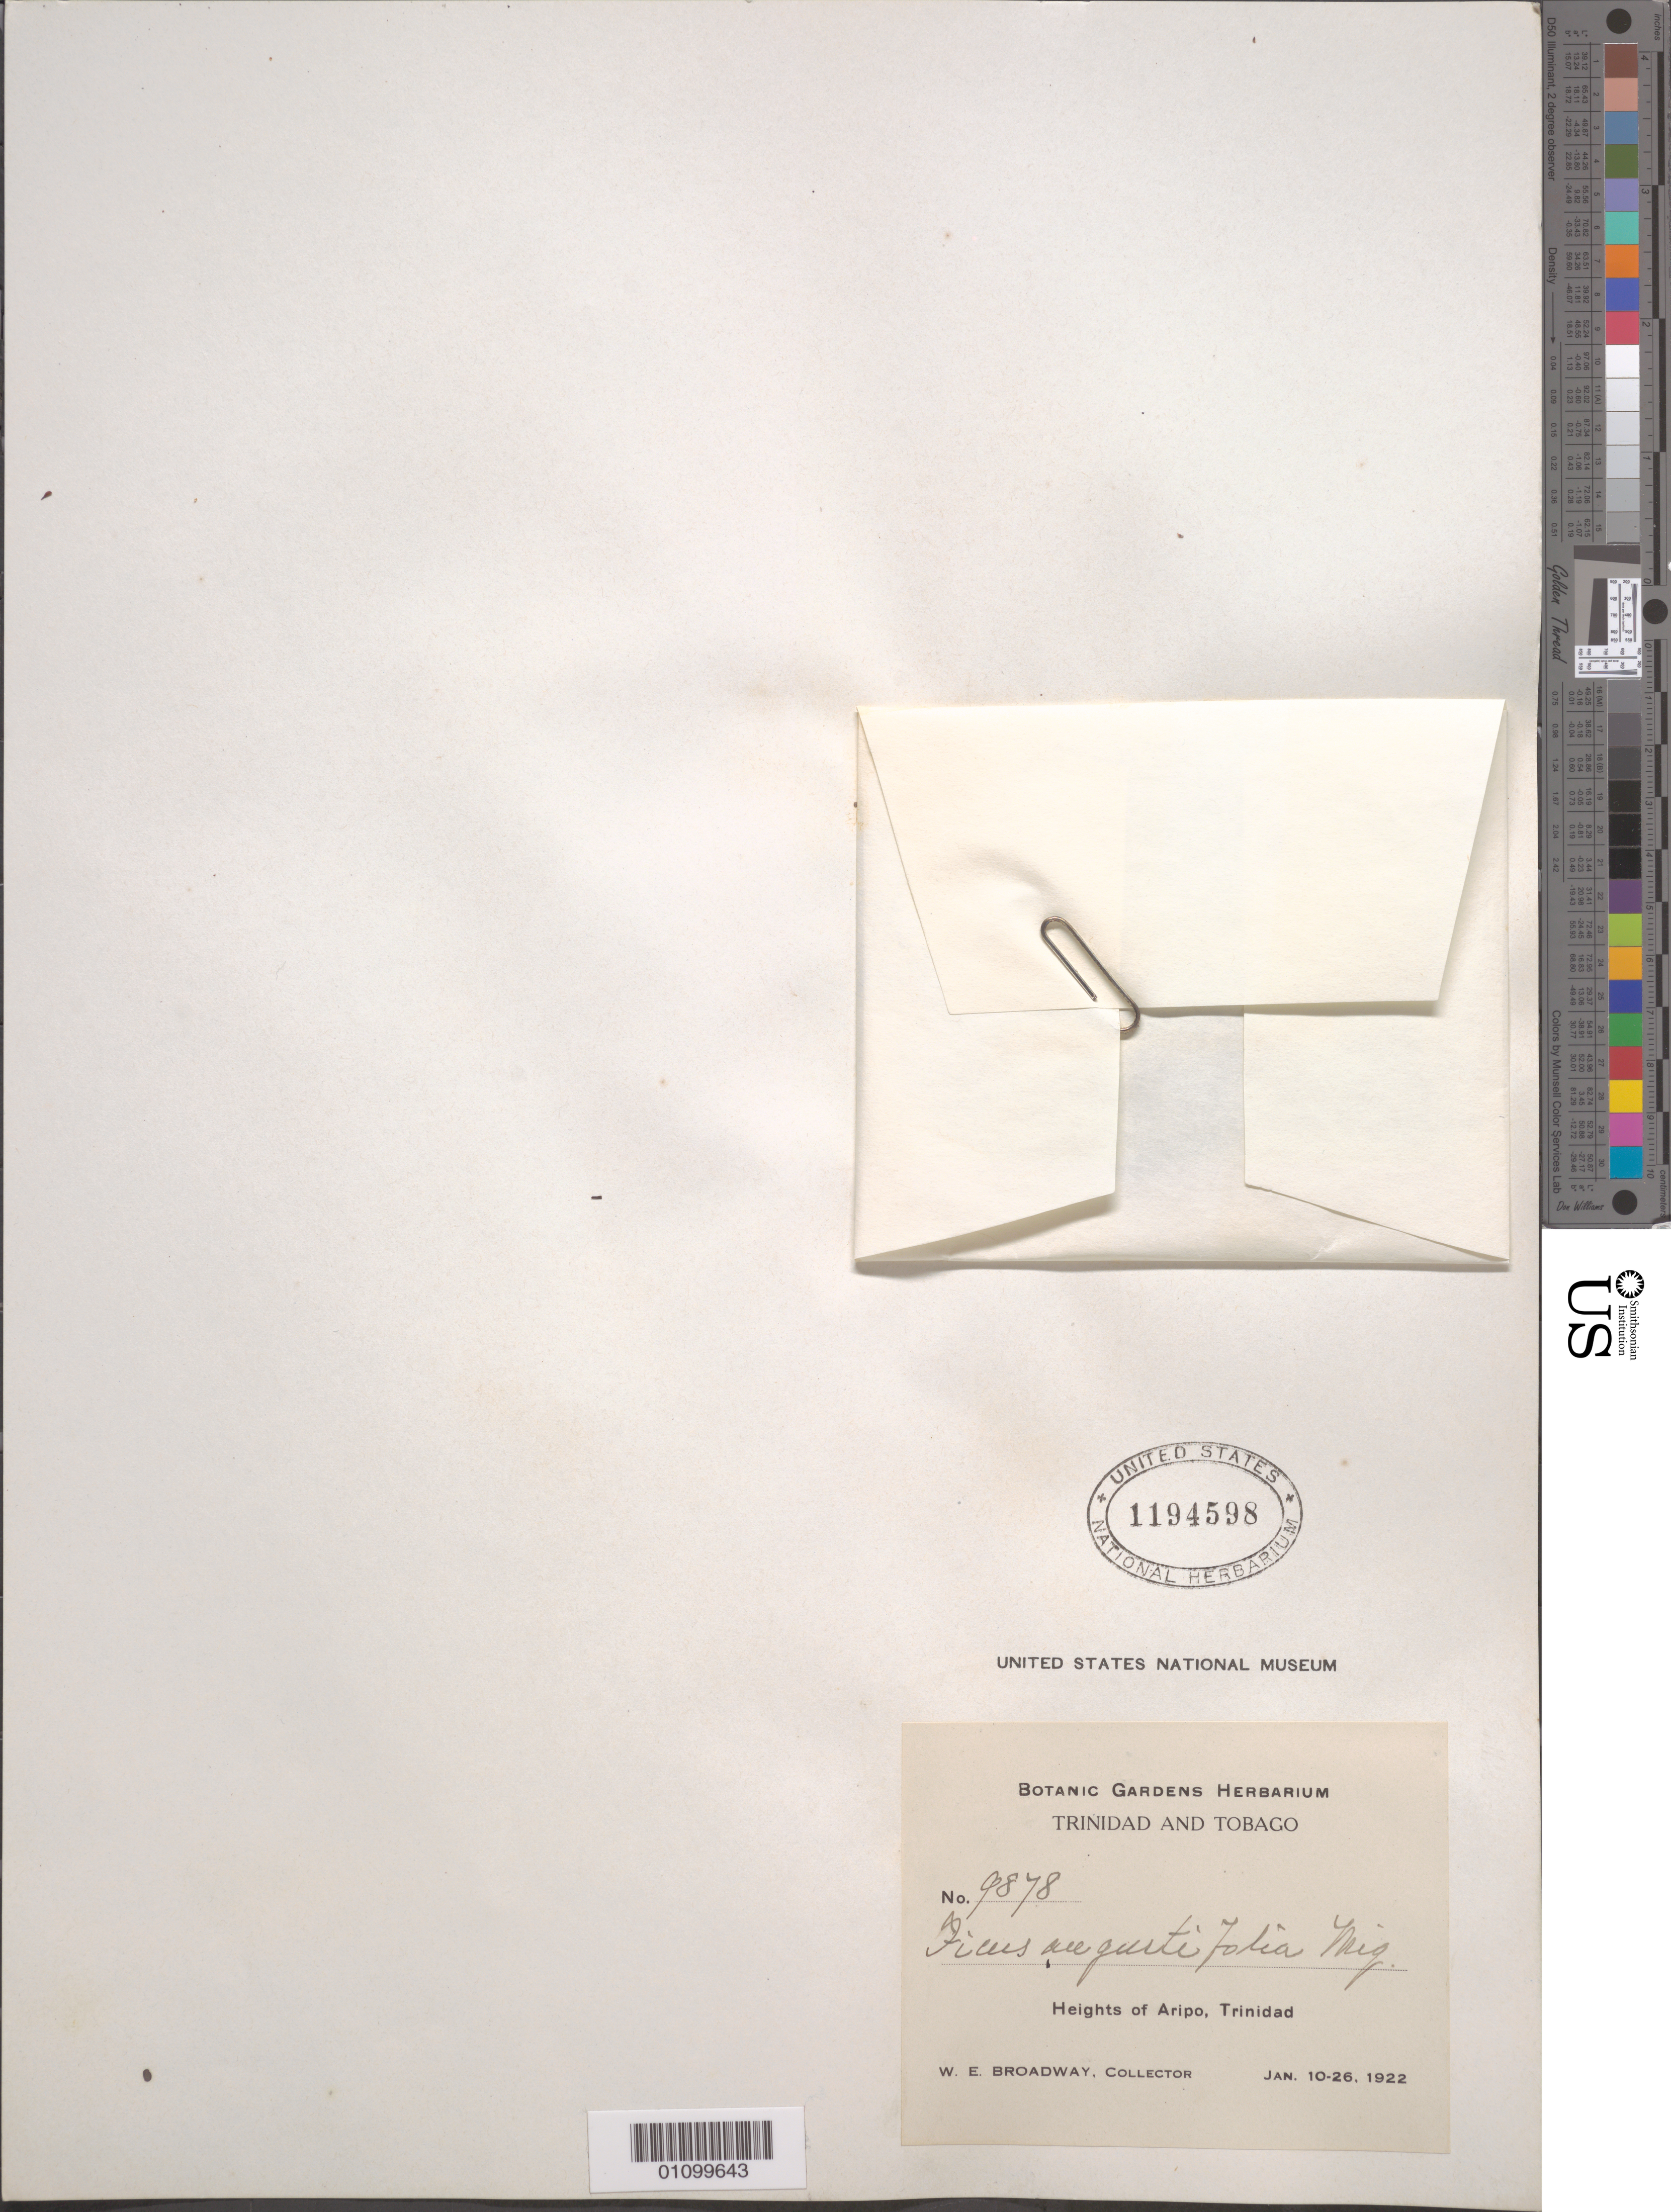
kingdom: Plantae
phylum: Tracheophyta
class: Magnoliopsida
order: Rosales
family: Moraceae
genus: Ficus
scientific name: Ficus angustifolia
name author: Blume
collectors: W. E. Broadway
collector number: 9878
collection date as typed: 10 Jan 1922 to 26 Jan 1922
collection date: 1922-01-10/1922-01-26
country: Trinidad and Tobago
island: Trinidad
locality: Heights of Aripo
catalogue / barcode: US 1194598